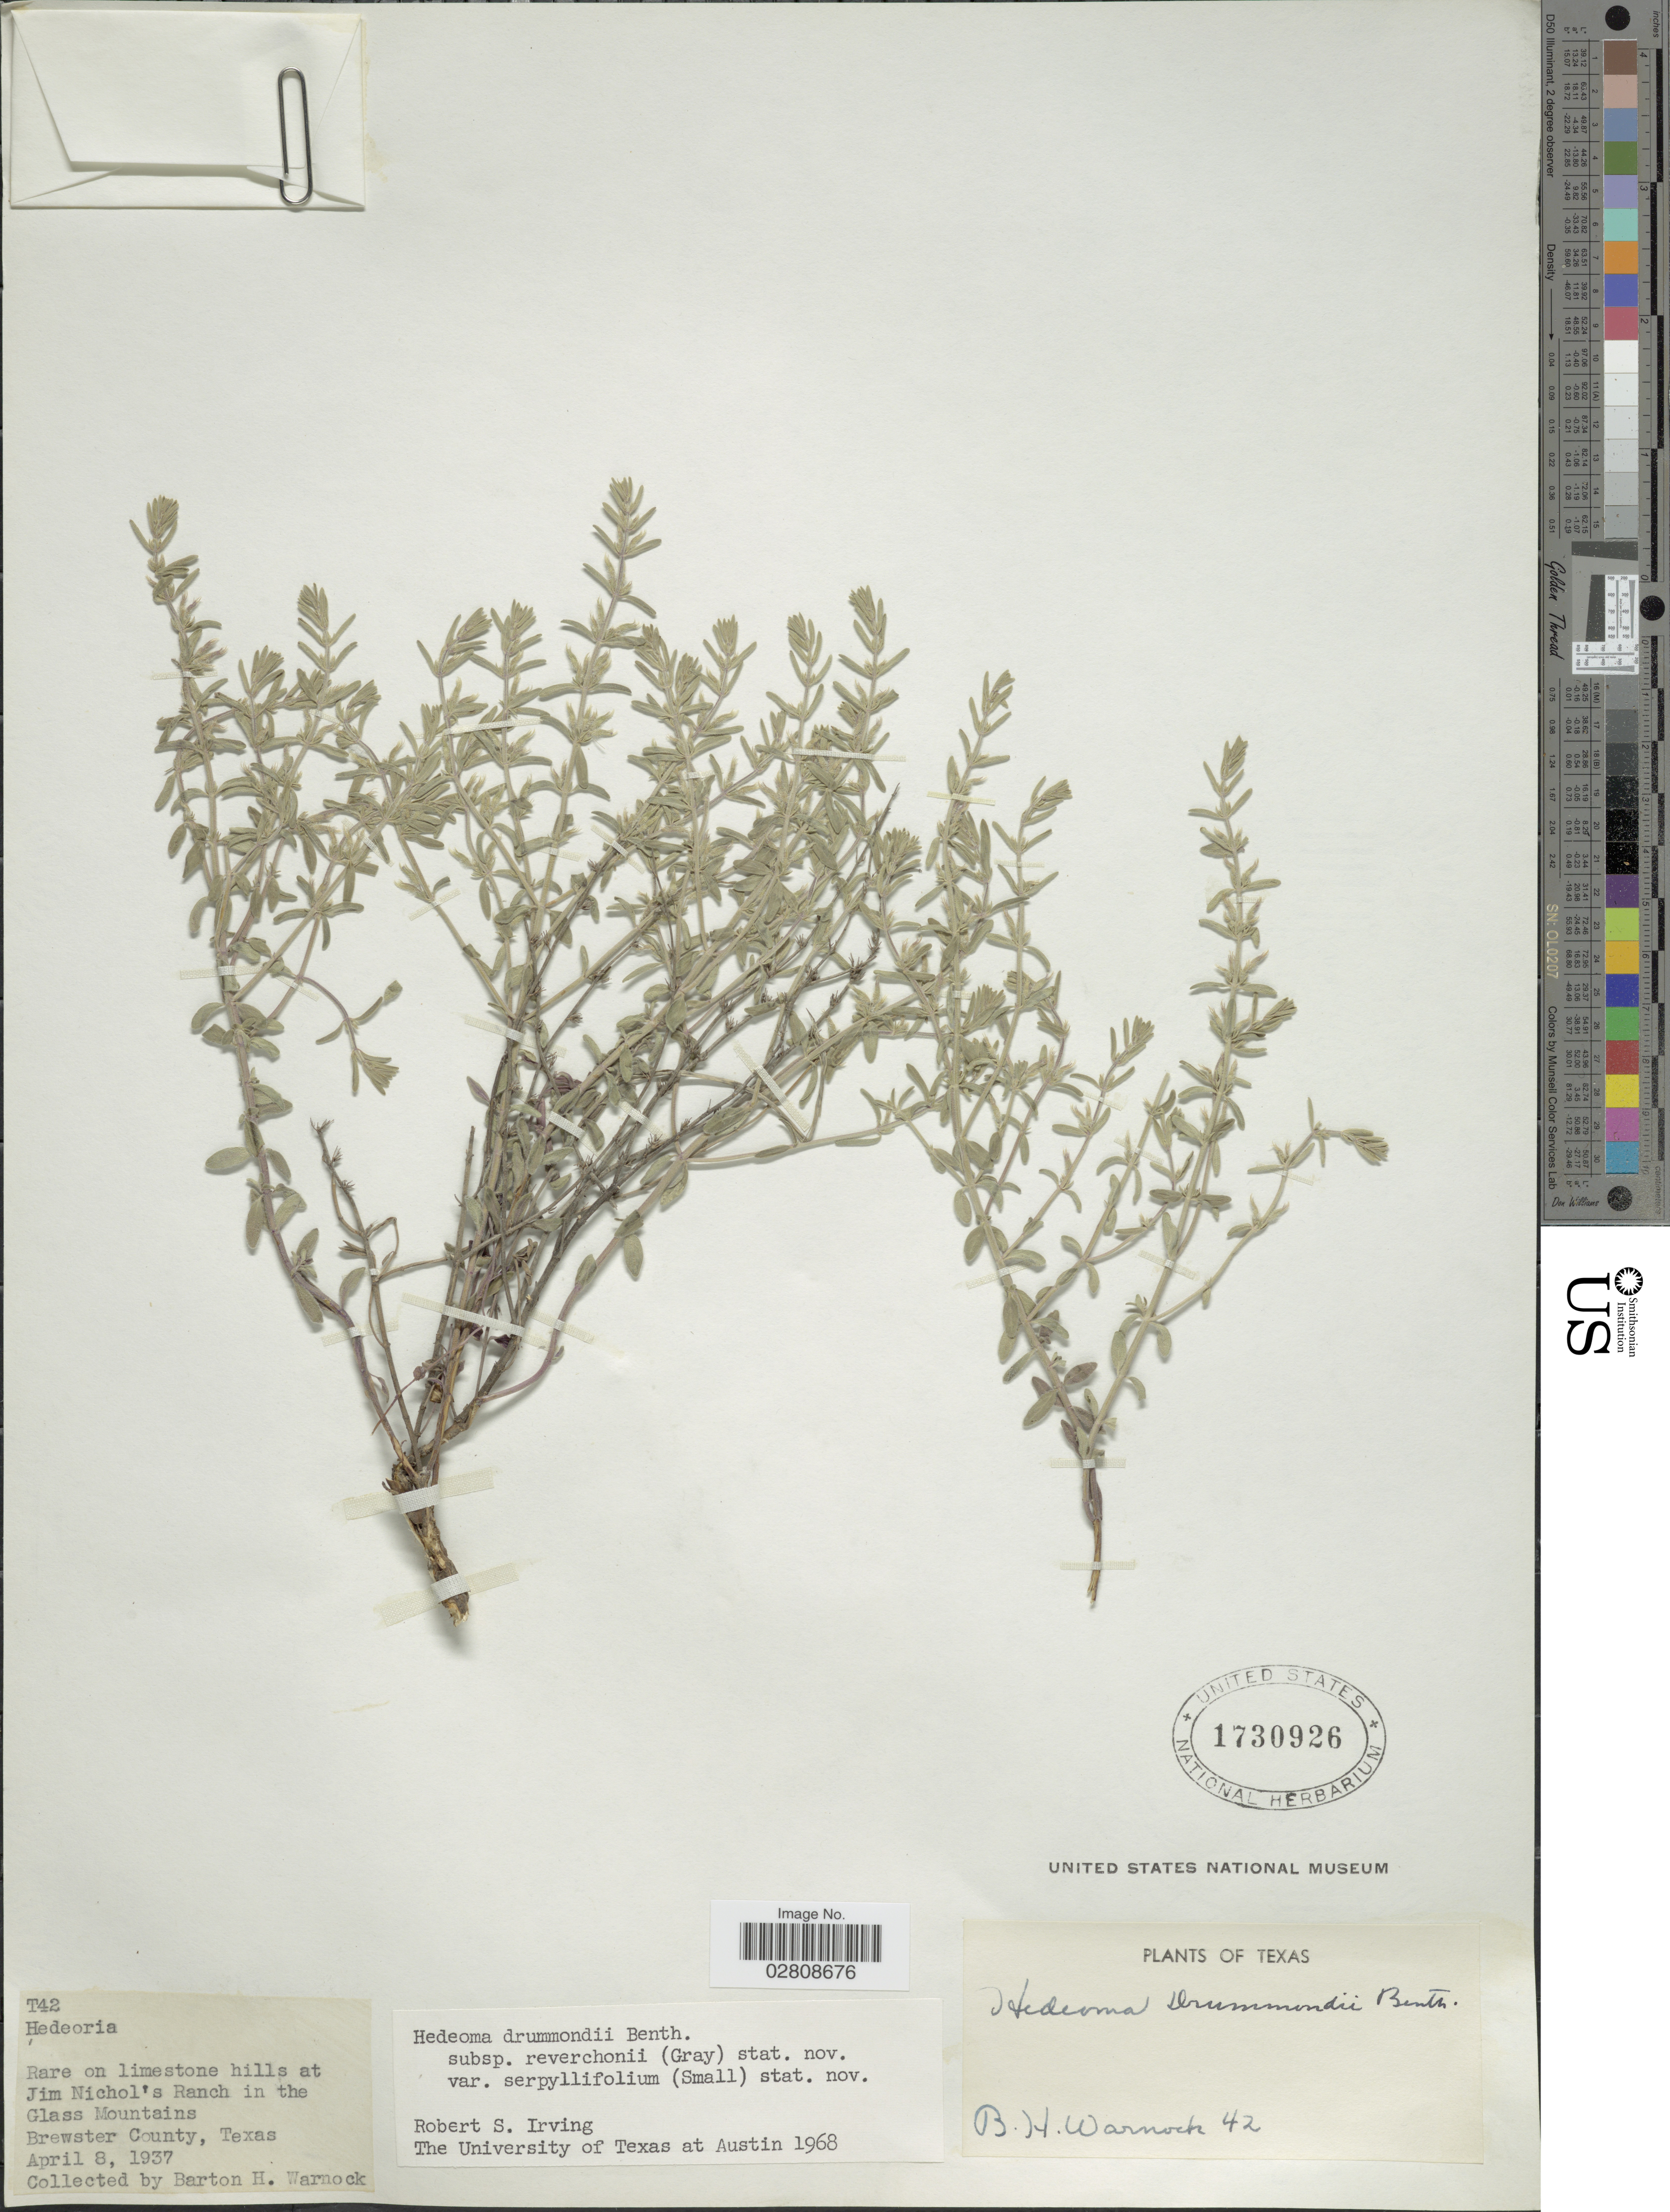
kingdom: Plantae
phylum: Tracheophyta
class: Magnoliopsida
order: Lamiales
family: Lamiaceae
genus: Hedeoma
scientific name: Hedeoma drummondii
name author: Benth.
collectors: B. H. Warnock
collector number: T42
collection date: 1937-04-08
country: United States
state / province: Texas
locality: Rare on limestone hills at Jim Nichol's Ranch in the Glass Mountains. Brewster County.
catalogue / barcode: US 1730926